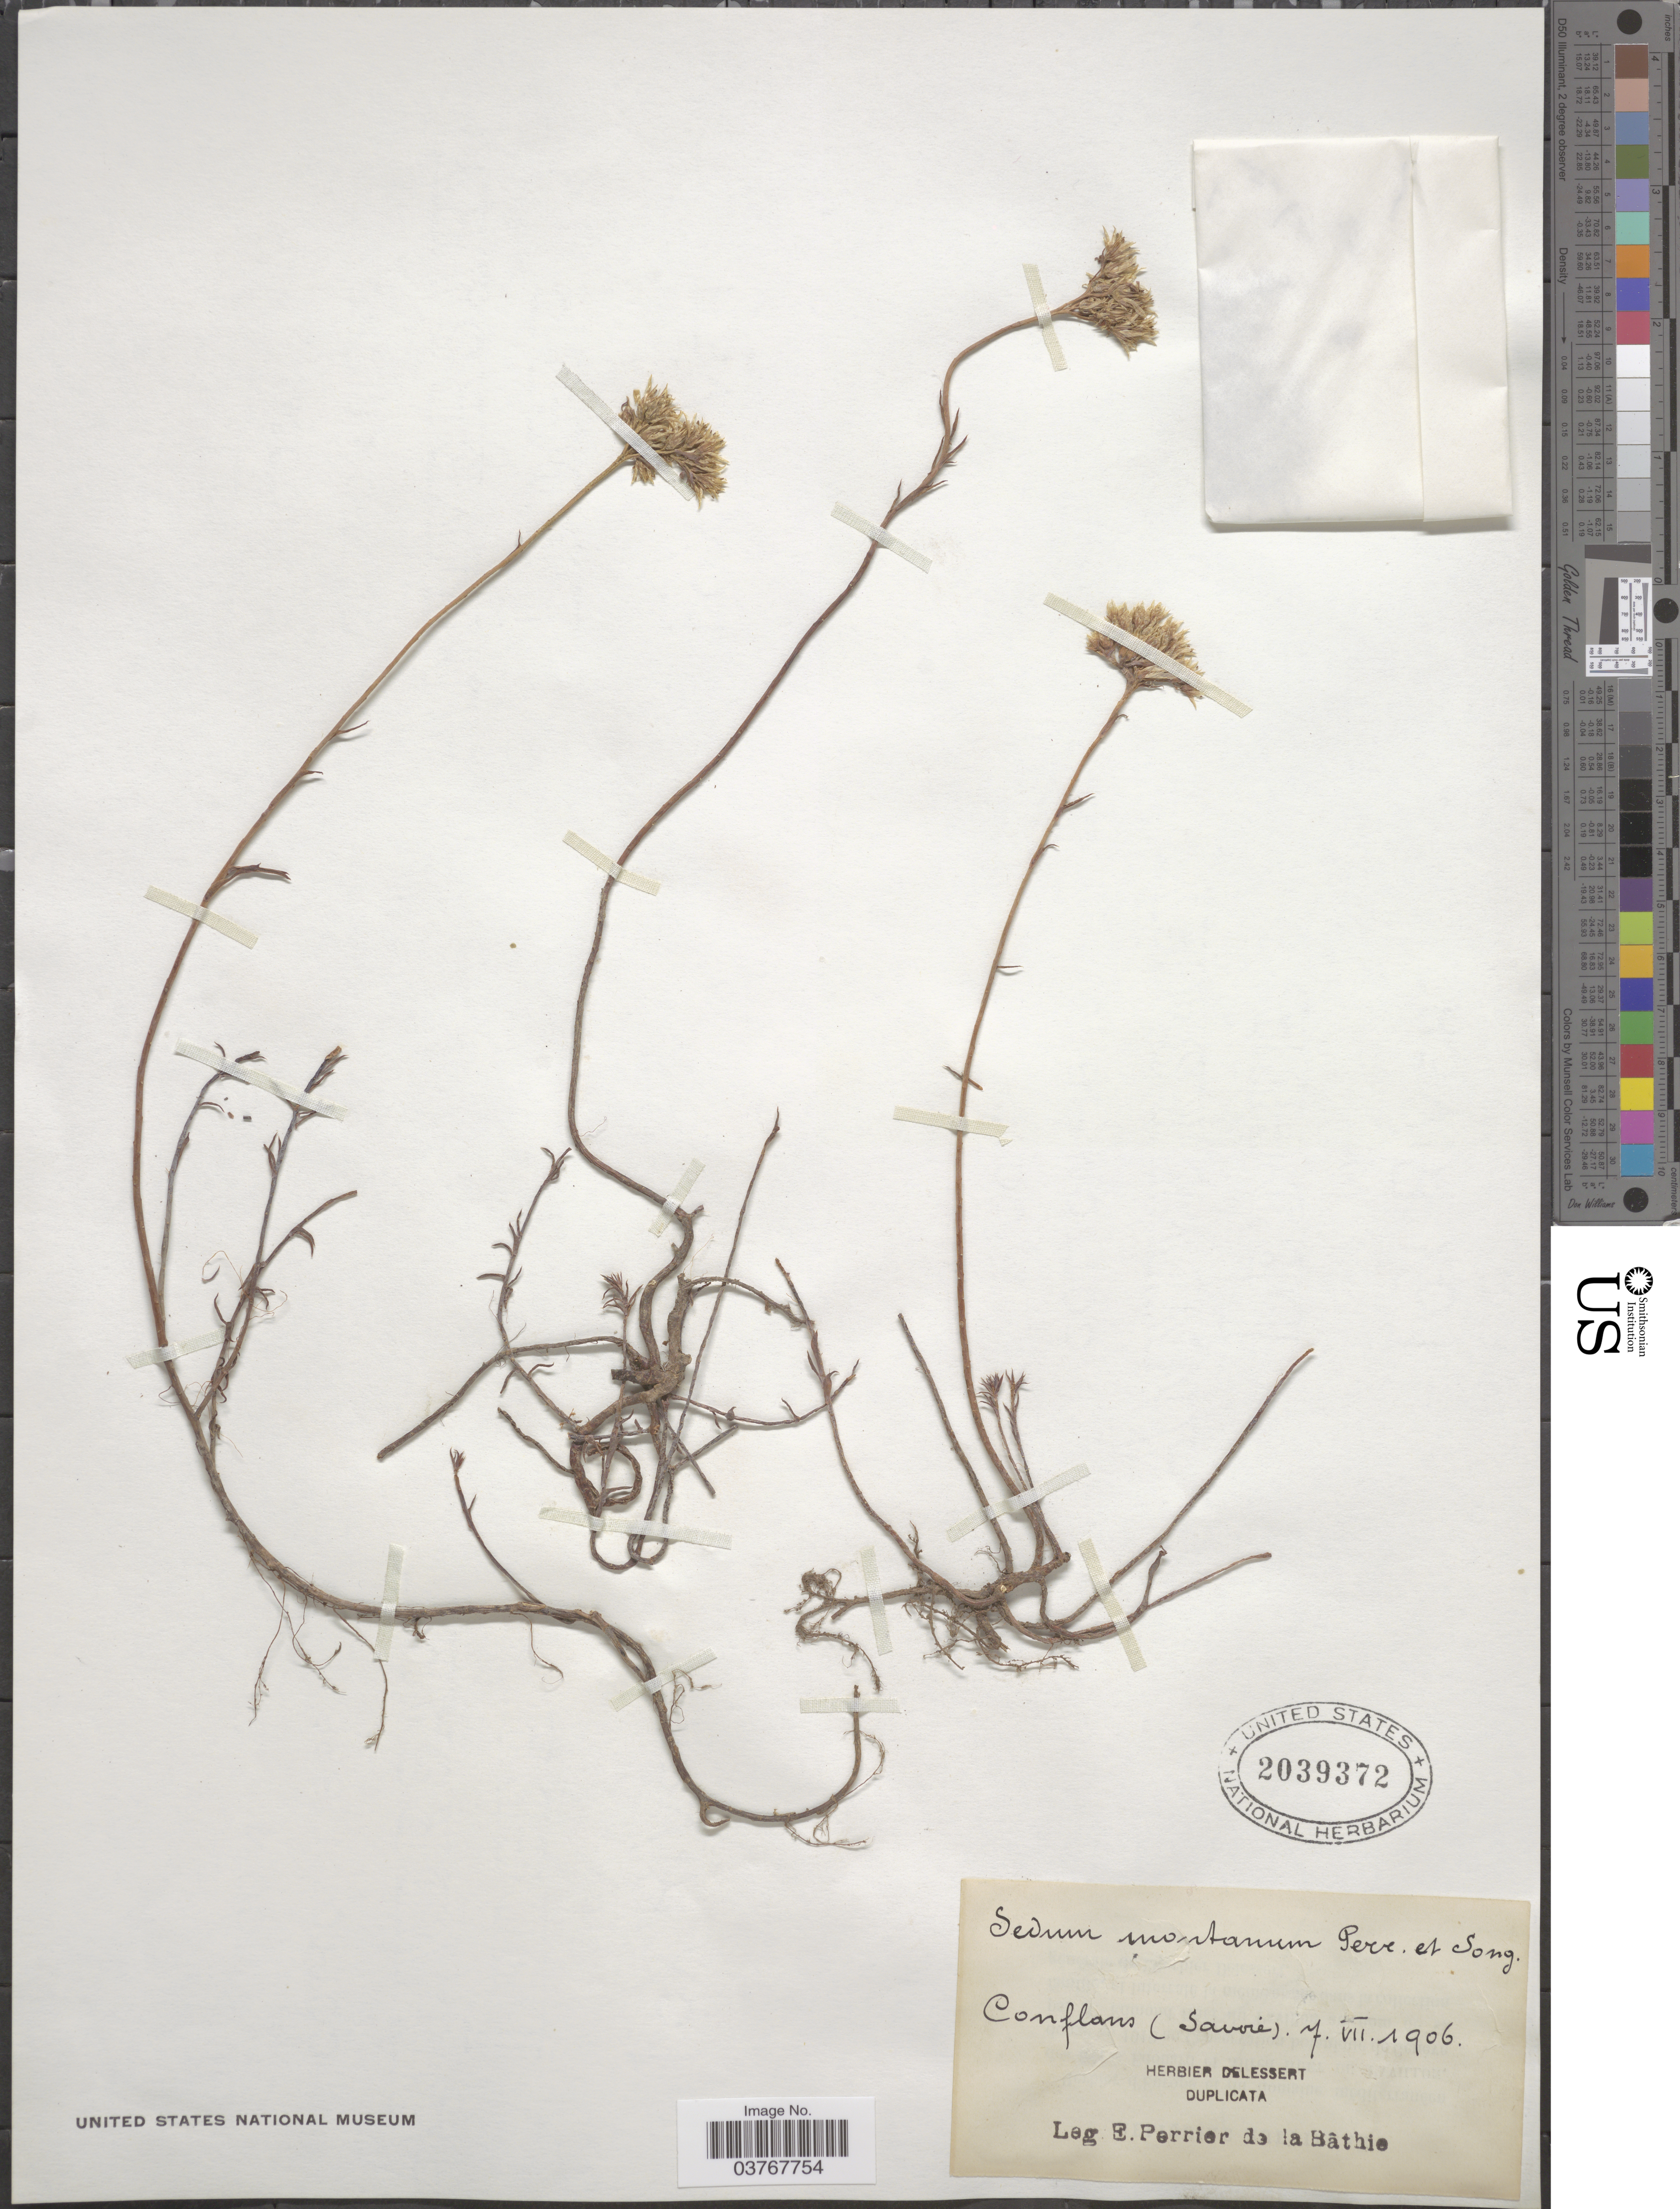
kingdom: Plantae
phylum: Tracheophyta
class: Magnoliopsida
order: Saxifragales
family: Crassulaceae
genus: Petrosedum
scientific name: Petrosedum montanum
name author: (Songeon & E.P. Perrier) Grulich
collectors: E. Perrier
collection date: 1906-07-07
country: France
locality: Conflans (Savoie).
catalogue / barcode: US 2039372